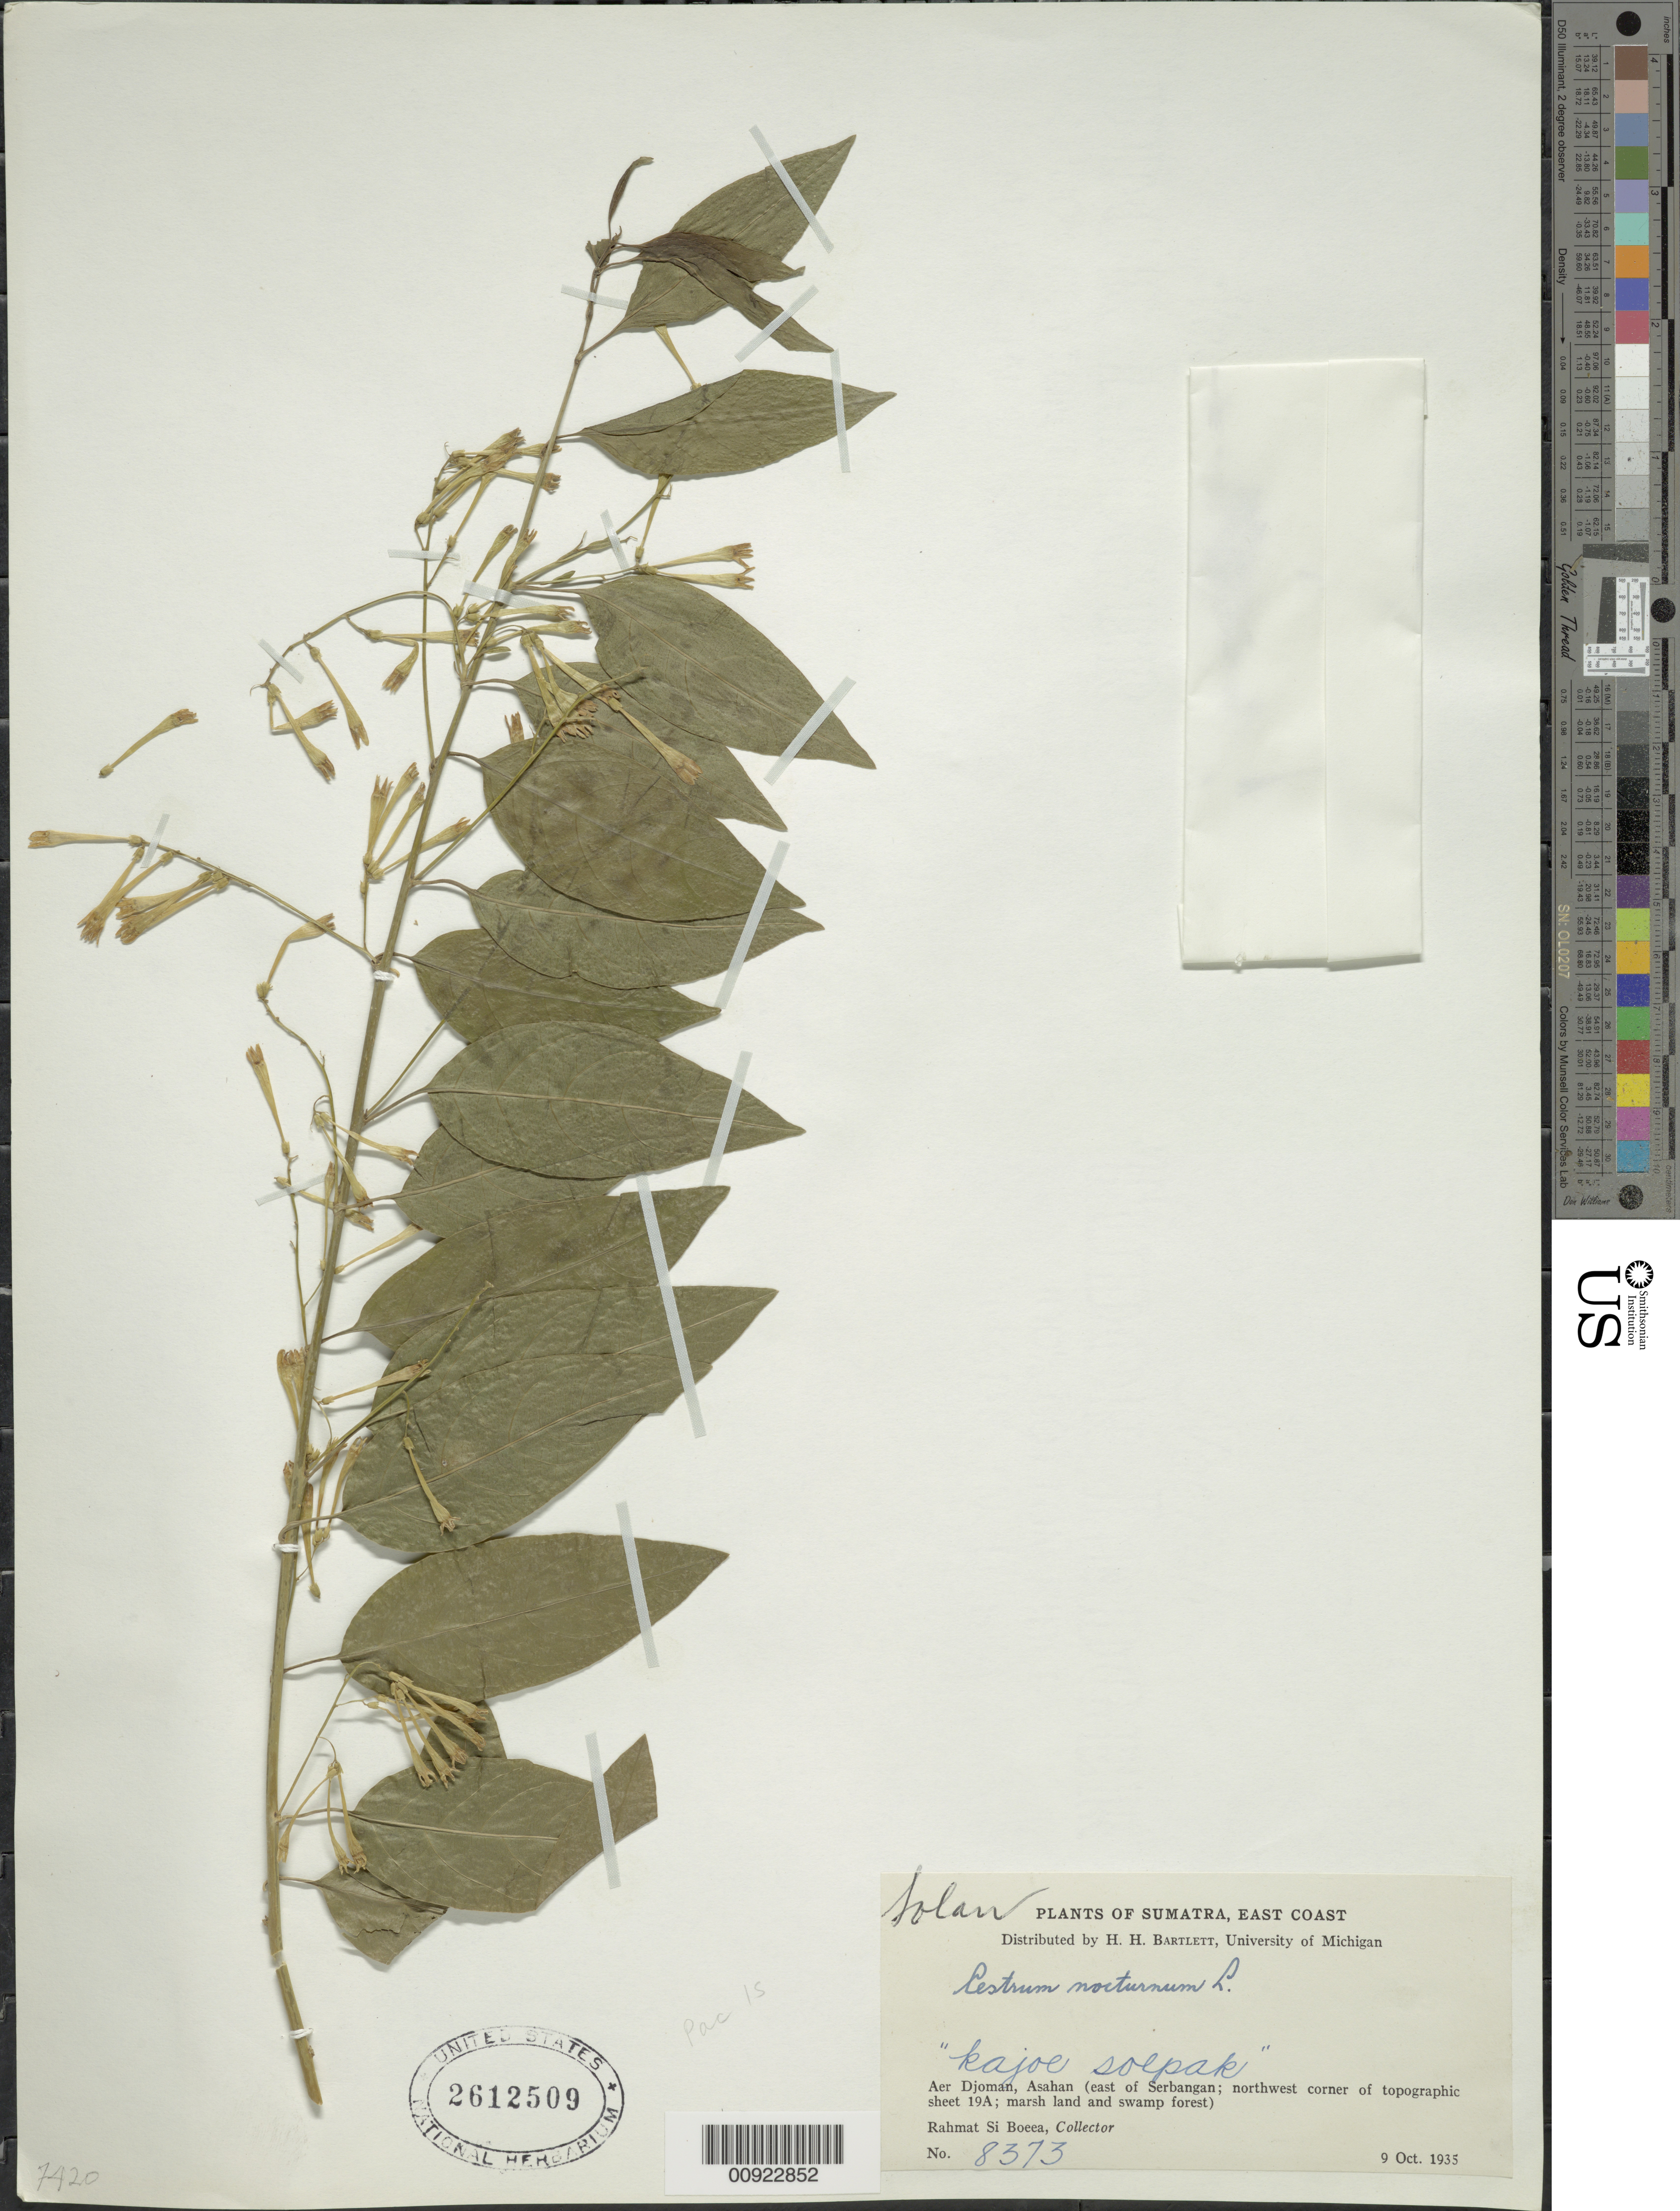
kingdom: Plantae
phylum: Tracheophyta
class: Magnoliopsida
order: Solanales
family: Solanaceae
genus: Cestrum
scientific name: Cestrum nocturnum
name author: L.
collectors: Rahmat Si Boeea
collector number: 8373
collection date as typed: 09 Oct 1935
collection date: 1935-10-09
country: Indonesia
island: Sumatra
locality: East coast; Aer Djoman, Asahan (east of Serbangan)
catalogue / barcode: US 2612509